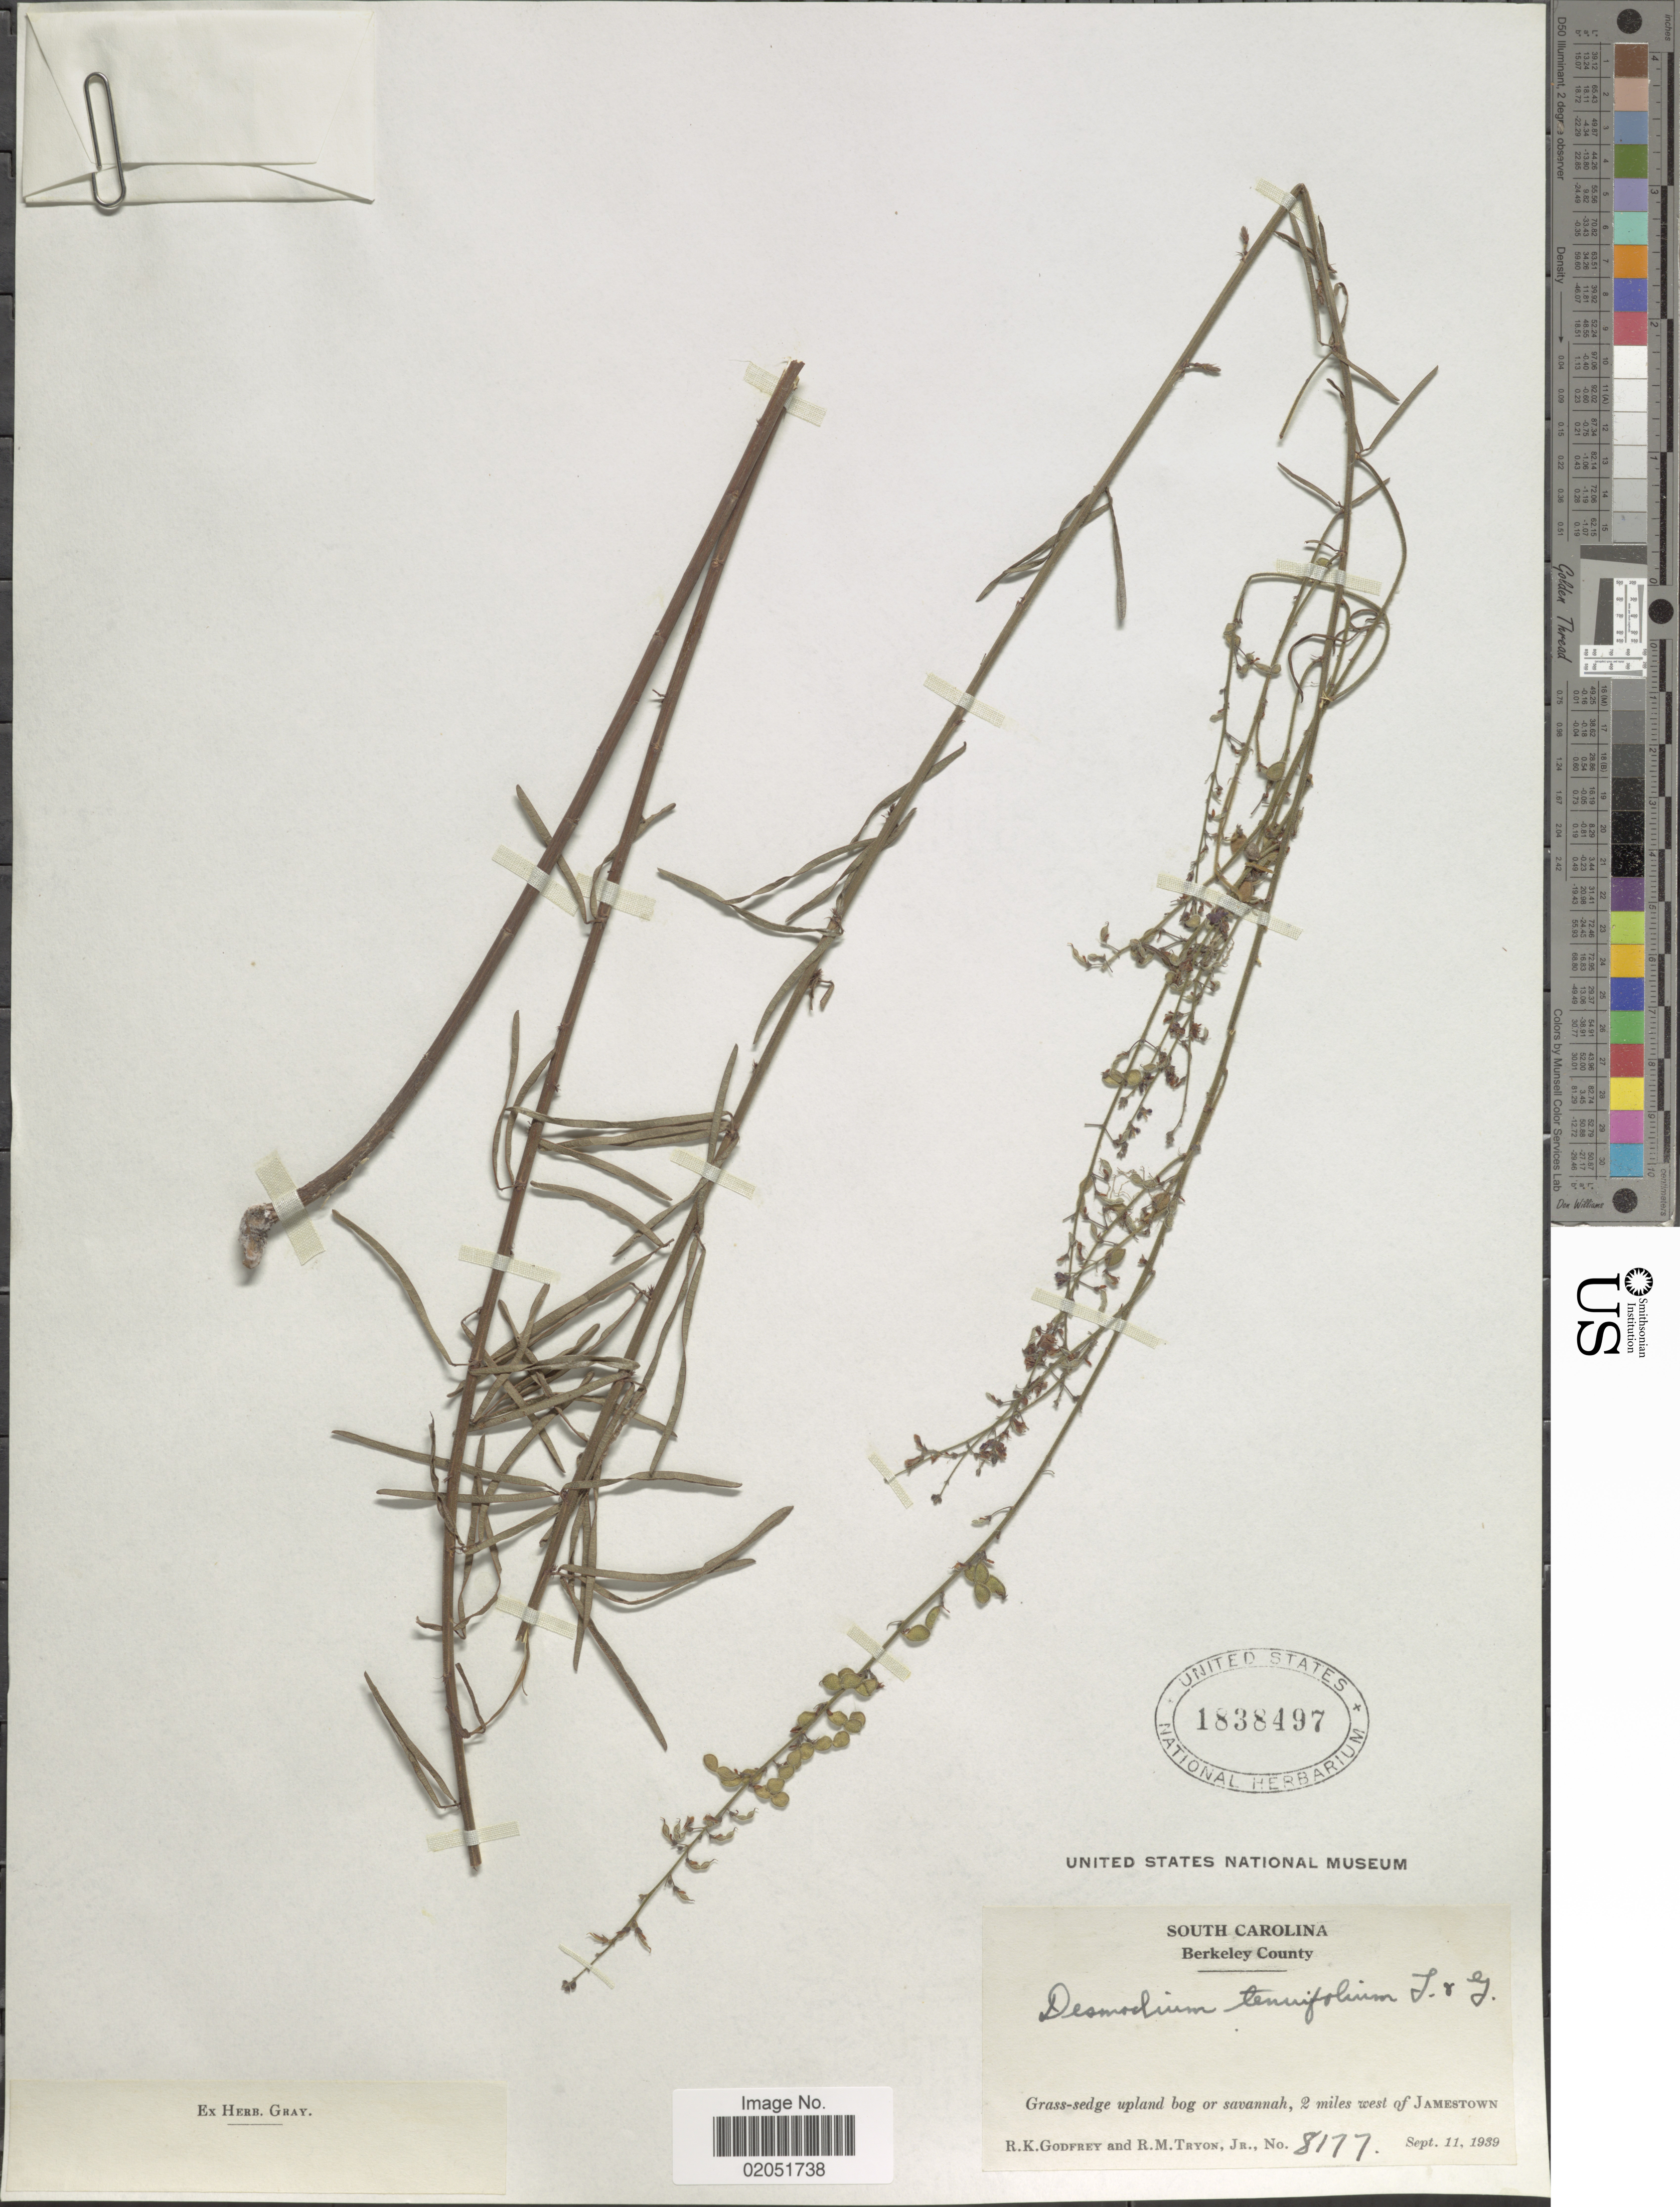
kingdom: Plantae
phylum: Tracheophyta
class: Magnoliopsida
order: Fabales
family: Fabaceae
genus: Desmodium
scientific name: Desmodium tenuifolium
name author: Torr. & A. Gray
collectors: R. K. Godfrey & R. M. Tryon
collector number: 8177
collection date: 1939-09-11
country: United States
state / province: South Carolina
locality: Berkeley County, Grass-edge upland bog or savannah, 2 miles west of Jamestown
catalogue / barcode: US 1838497